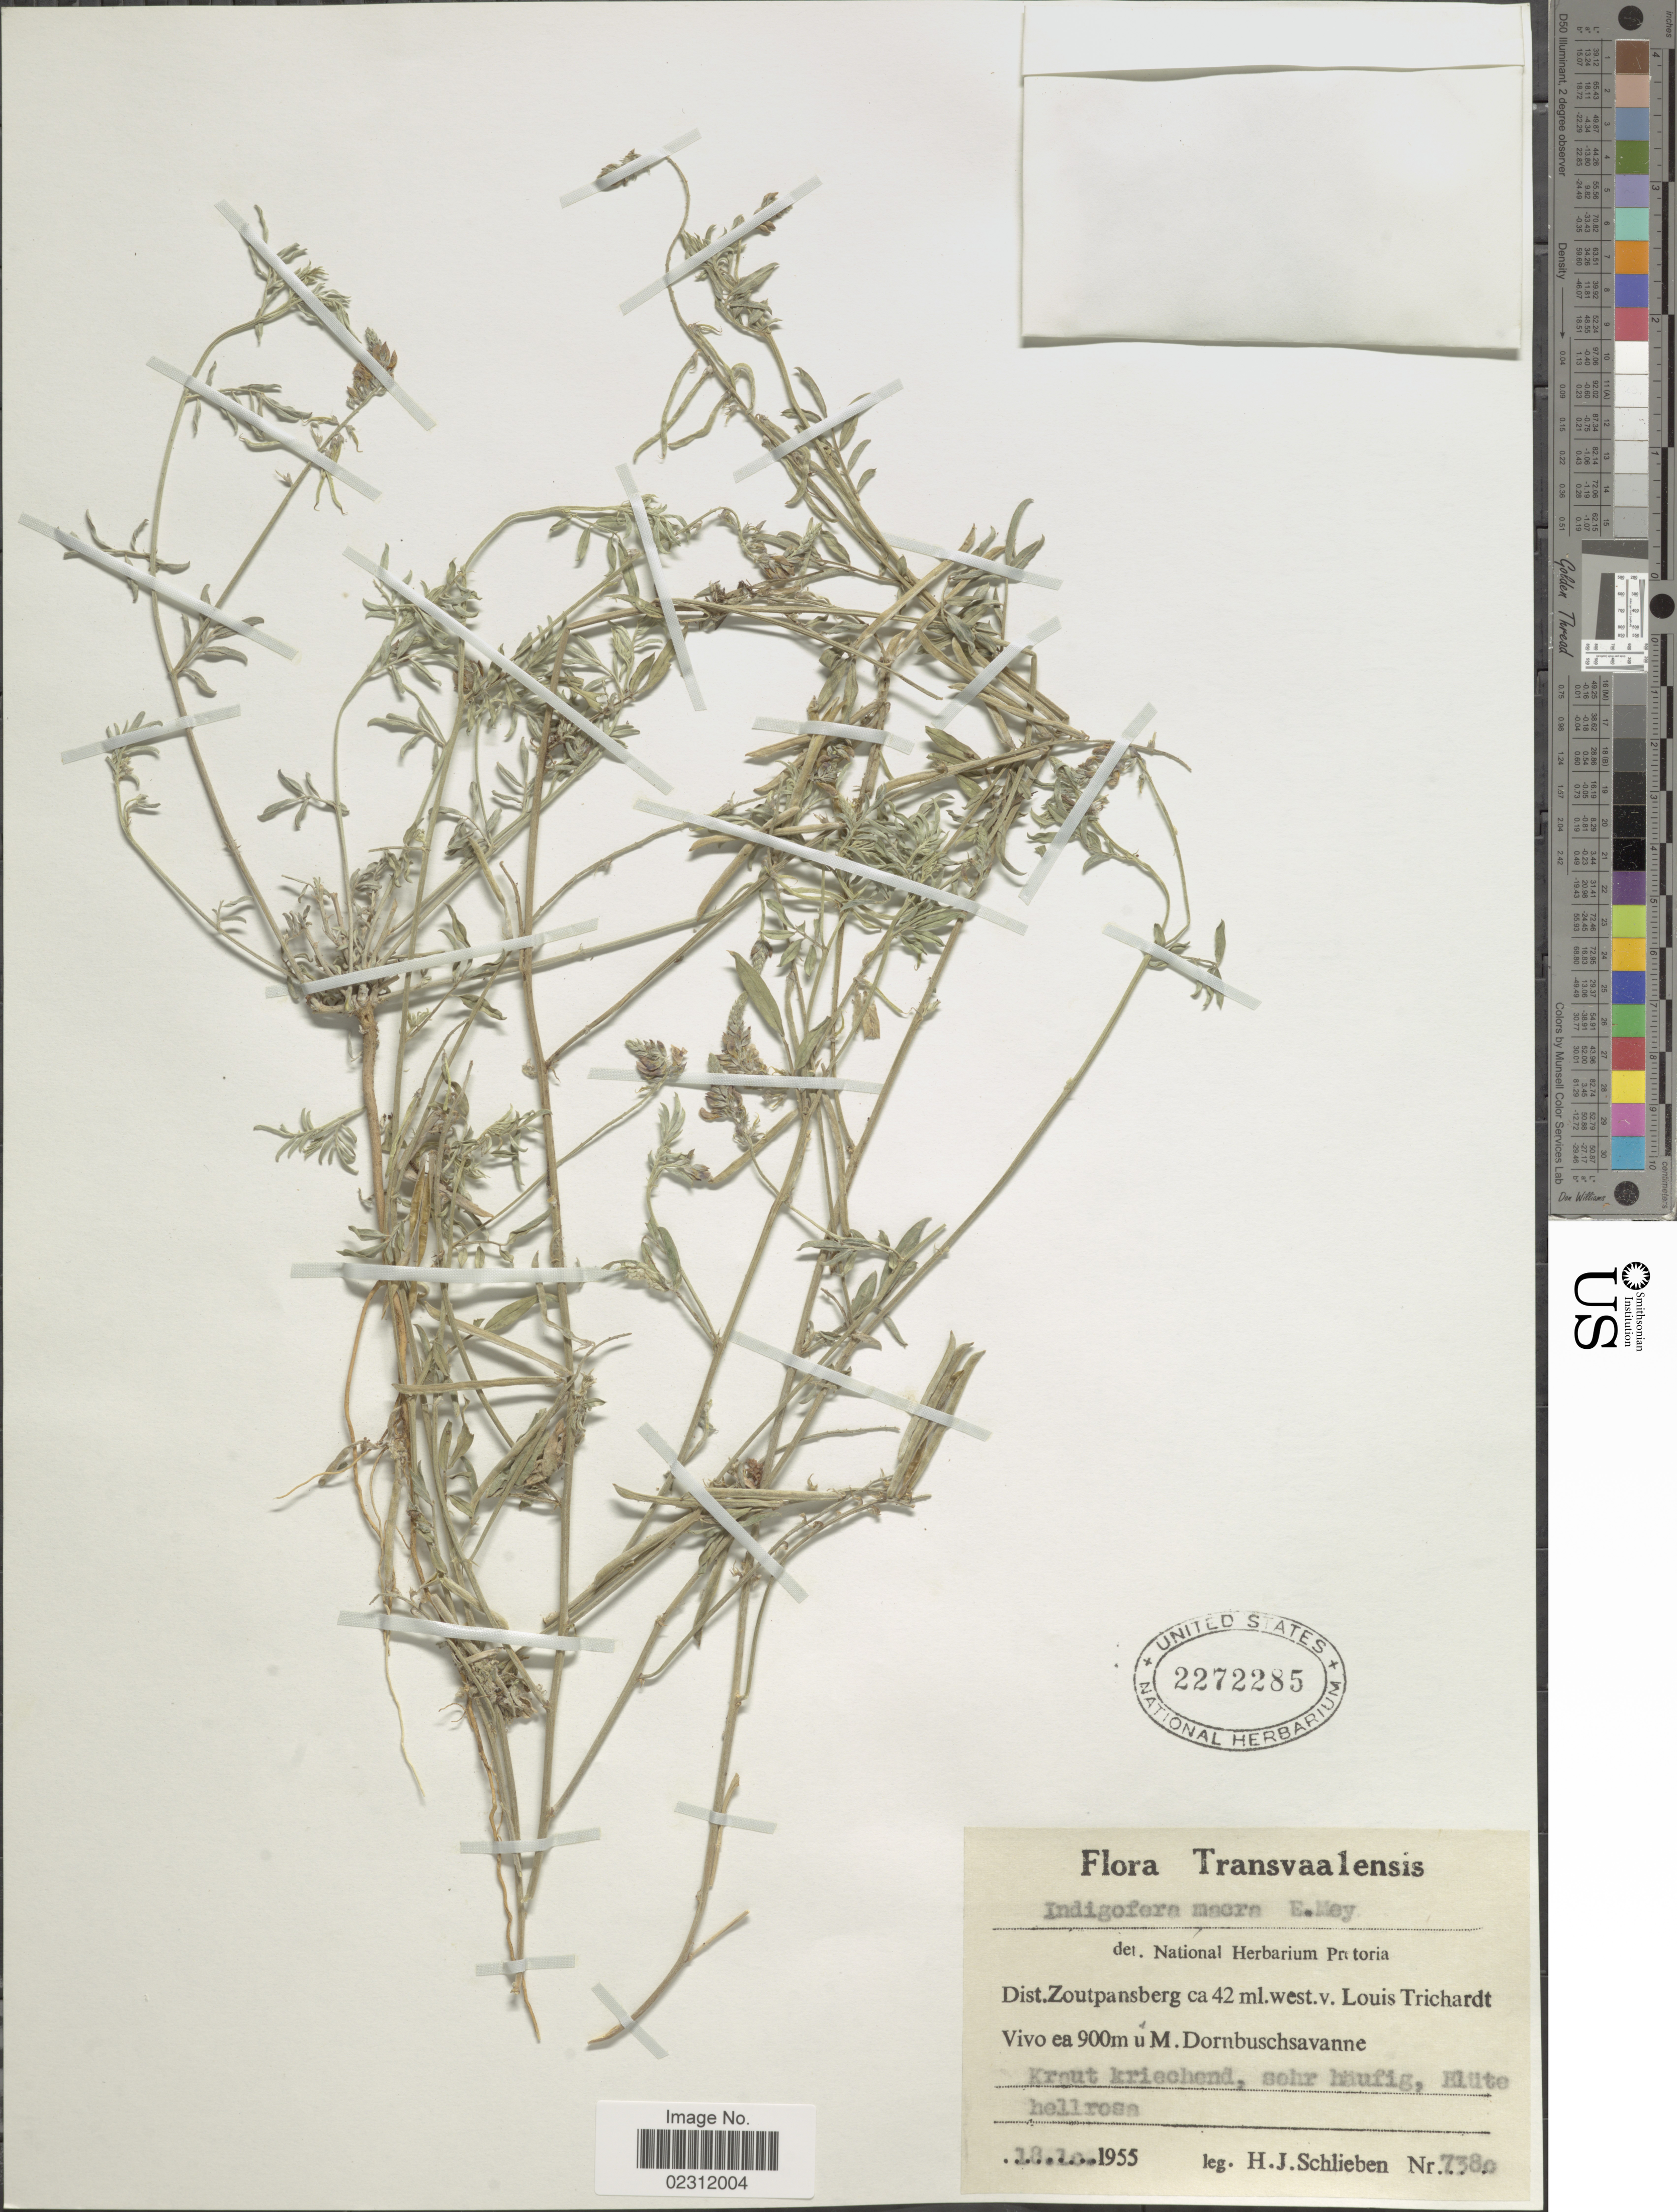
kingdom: Plantae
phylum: Tracheophyta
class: Magnoliopsida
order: Fabales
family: Fabaceae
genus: Indigofera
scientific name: Indigofera macra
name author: E. Mey.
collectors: H. J. Schlieben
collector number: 7380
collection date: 1955-10-18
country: South Africa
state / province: Limpopo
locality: Transvaalensis, Dist. Zoutpansberg ca 42 ml. west. v. Louis Trichardt Vivo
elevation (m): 900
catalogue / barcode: US 2272285